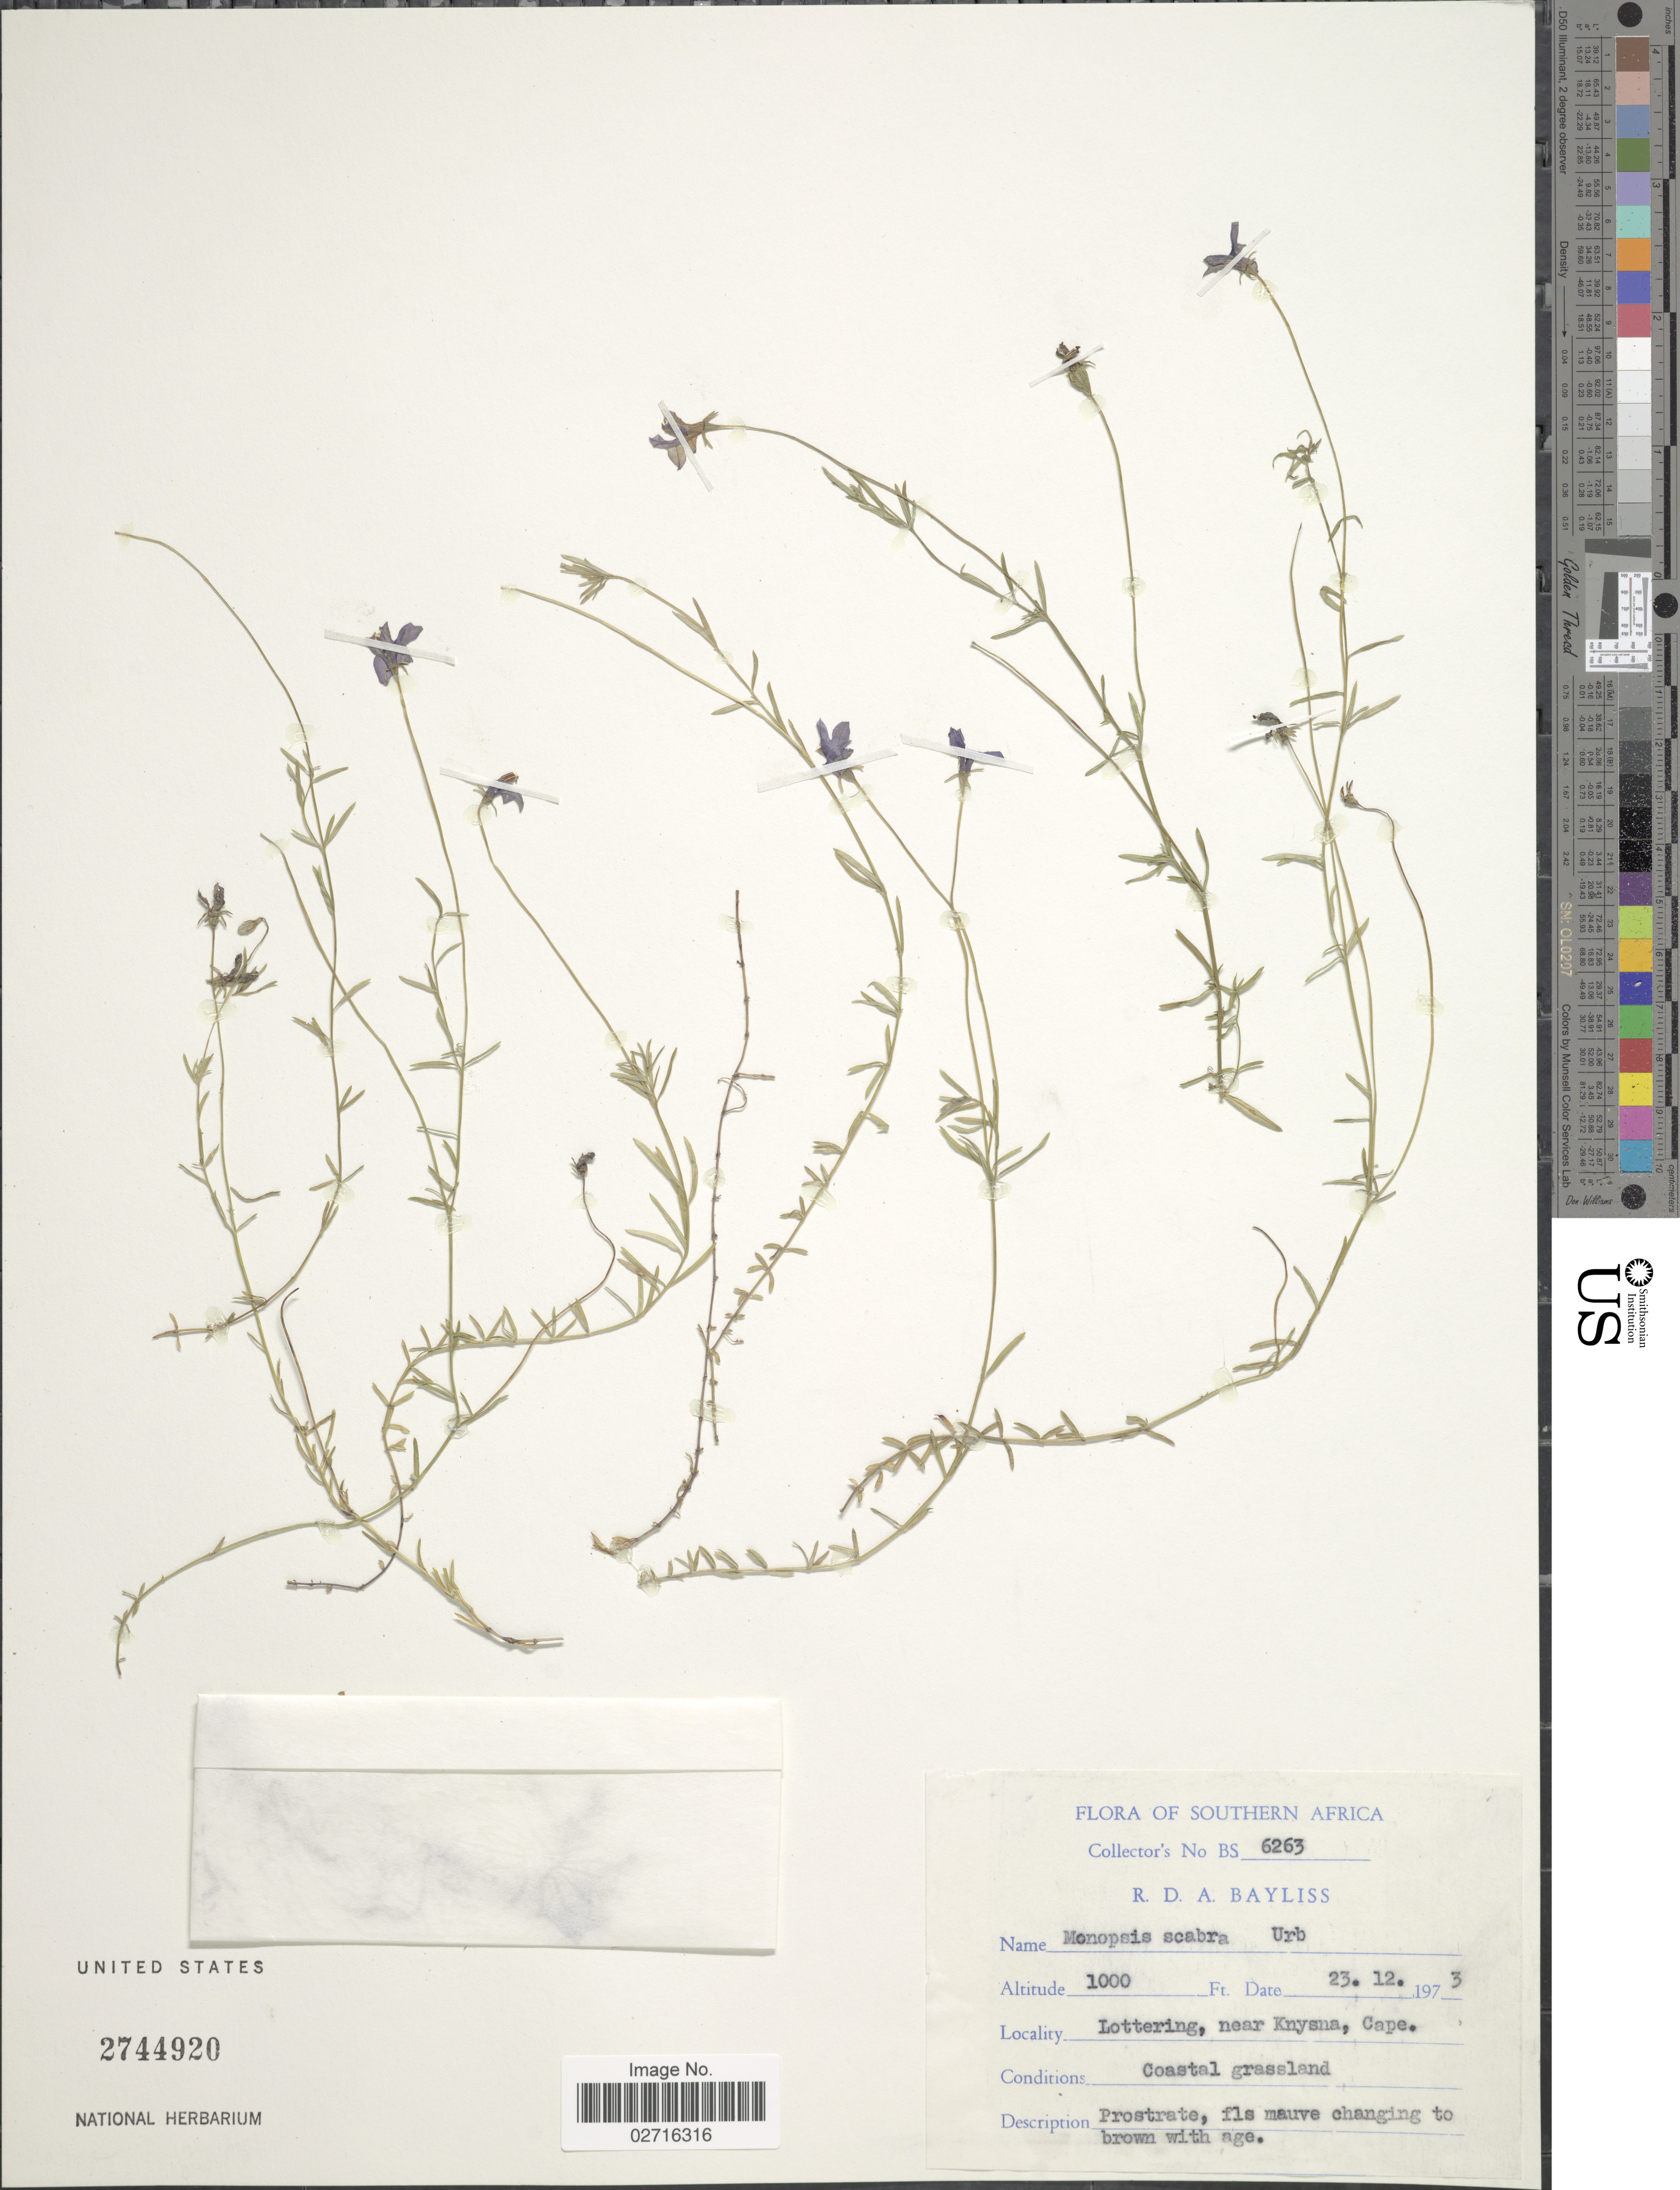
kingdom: Plantae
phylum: Tracheophyta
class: Magnoliopsida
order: Asterales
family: Campanulaceae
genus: Monopsis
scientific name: Monopsis scabra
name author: (Thunb.) Urb.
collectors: R. Bayliss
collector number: BS 6263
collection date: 1973-12-23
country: South Africa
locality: Southern Africa, Lottering, near Knysna, Cape, Coastal grassland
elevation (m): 305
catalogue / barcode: US 2744920